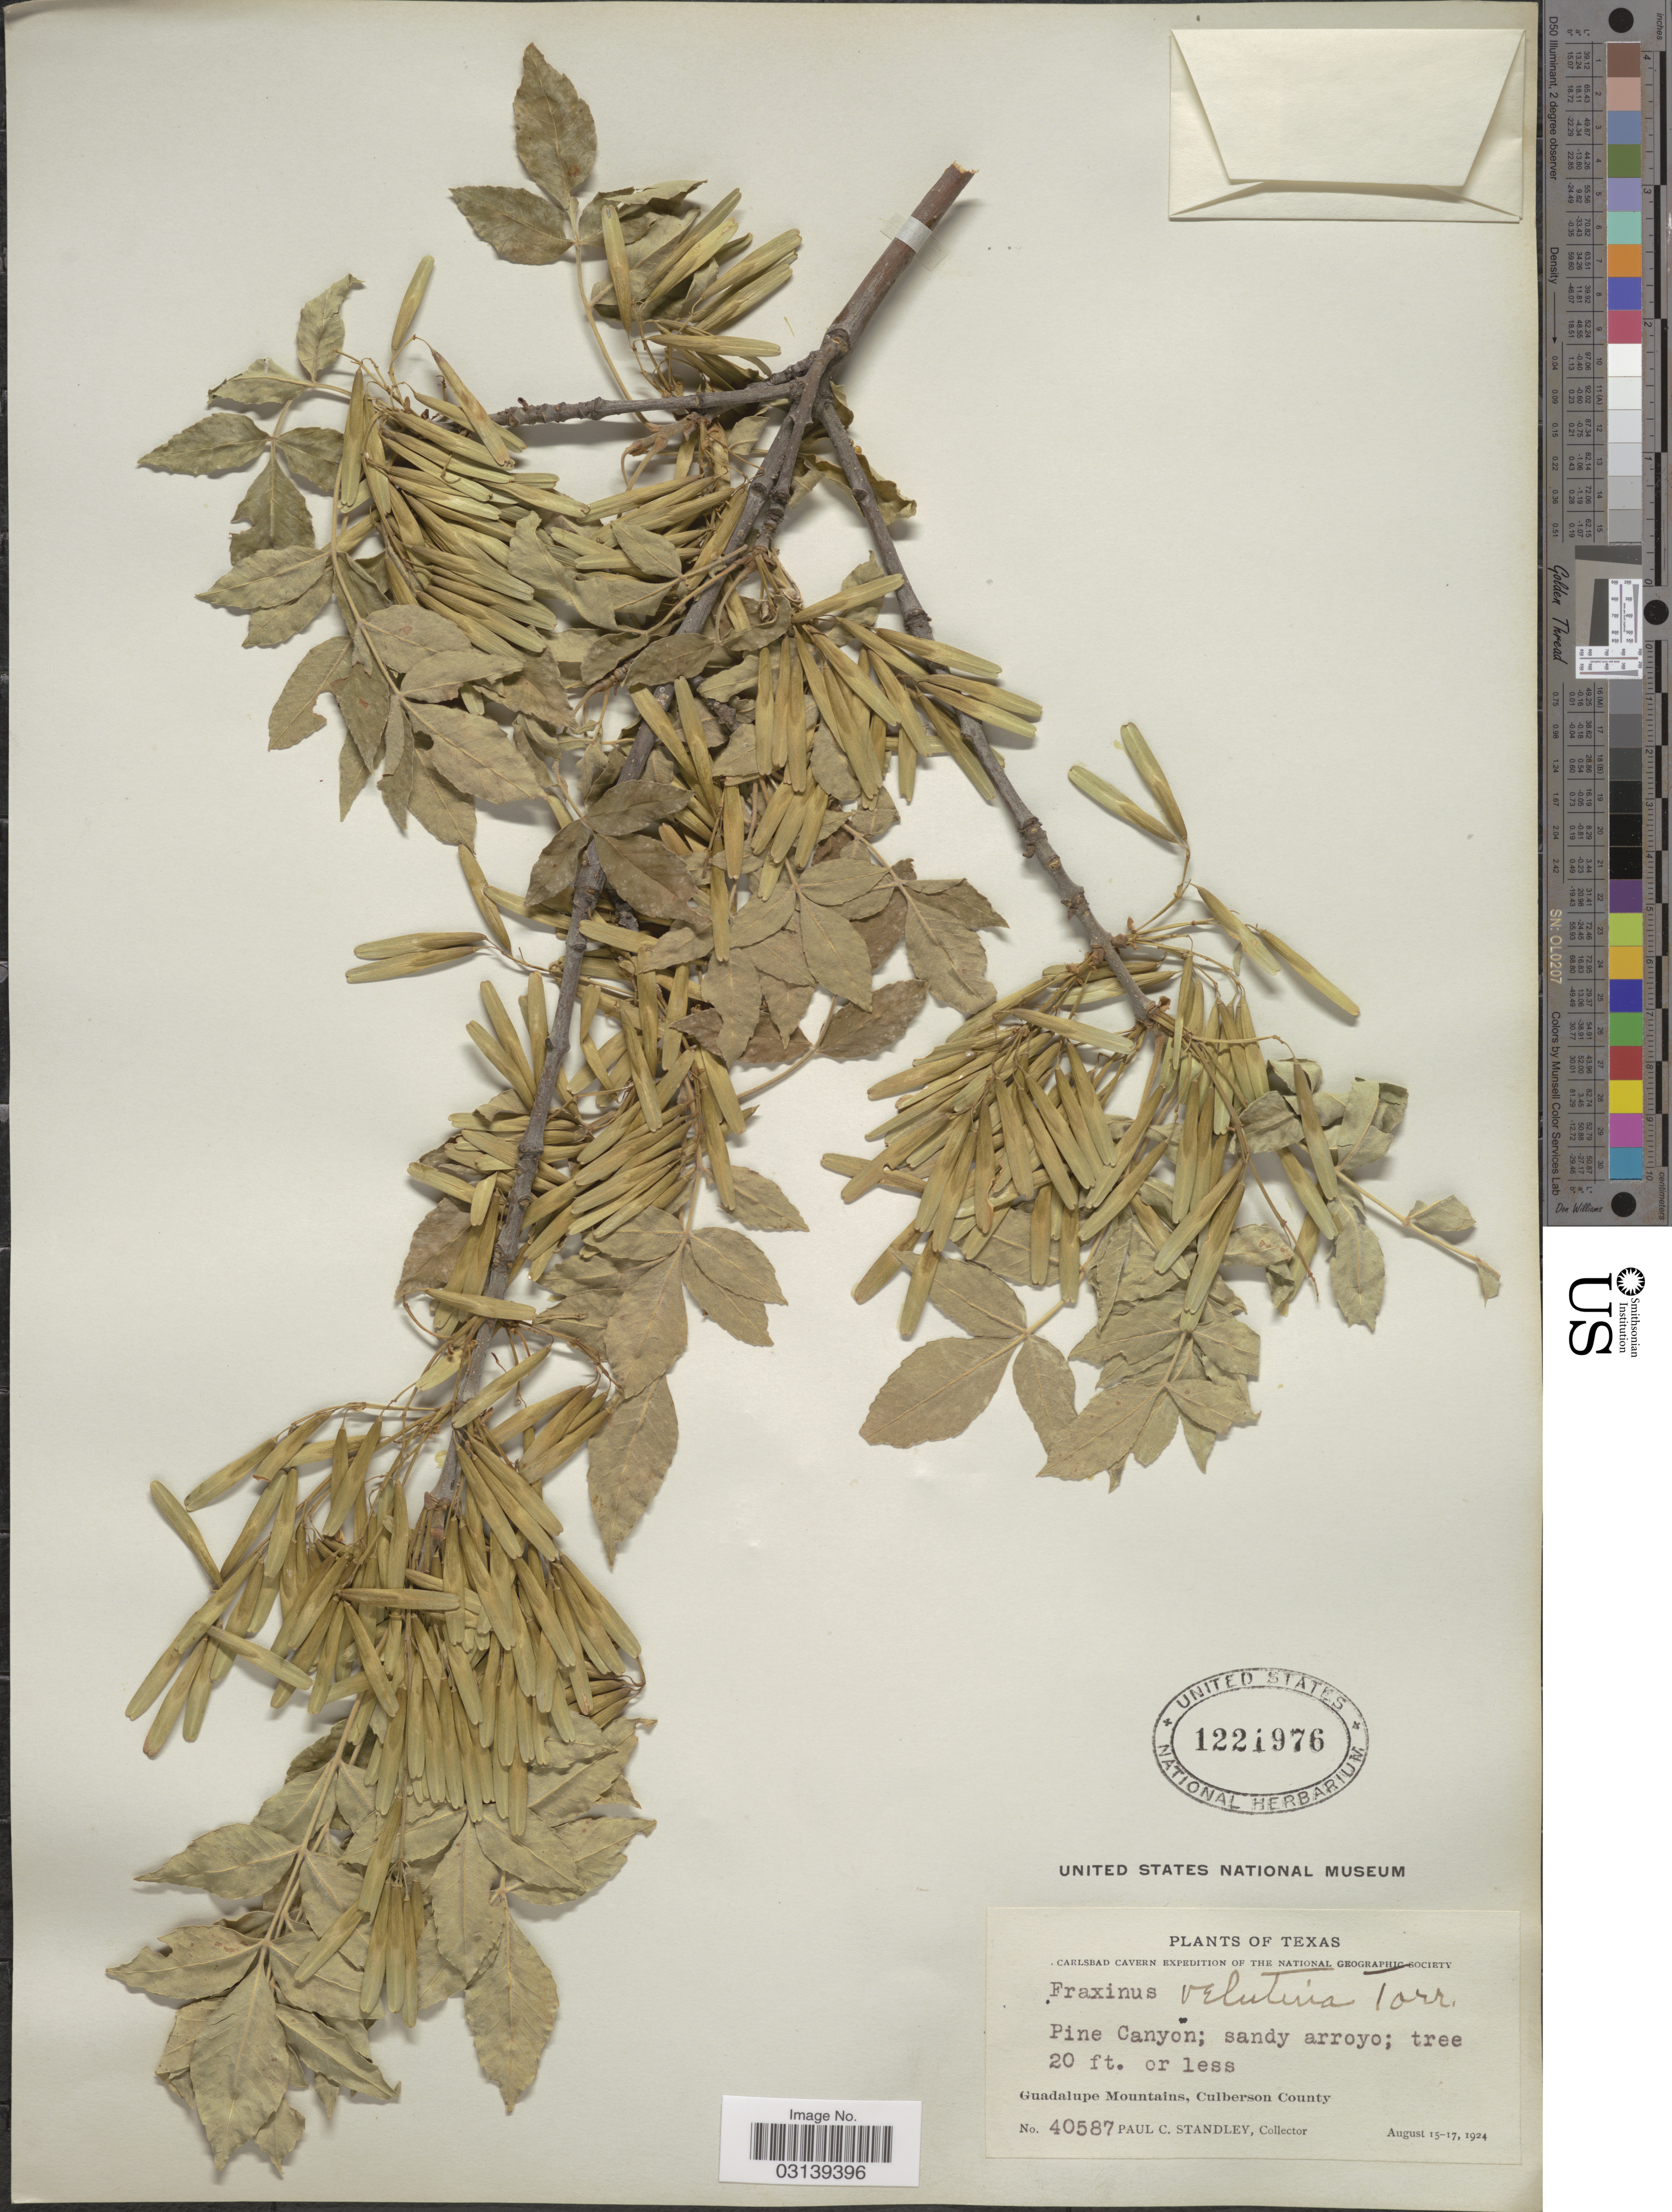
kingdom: Plantae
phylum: Tracheophyta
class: Magnoliopsida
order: Lamiales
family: Oleaceae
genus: Fraxinus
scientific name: Fraxinus velutina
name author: Torr.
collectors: P. C. Standley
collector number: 40587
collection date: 1924-08-15/1924-08-17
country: United States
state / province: Texas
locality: Pine Canyon. Guadalupe Mountains, Culberson County.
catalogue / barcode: US 1221976